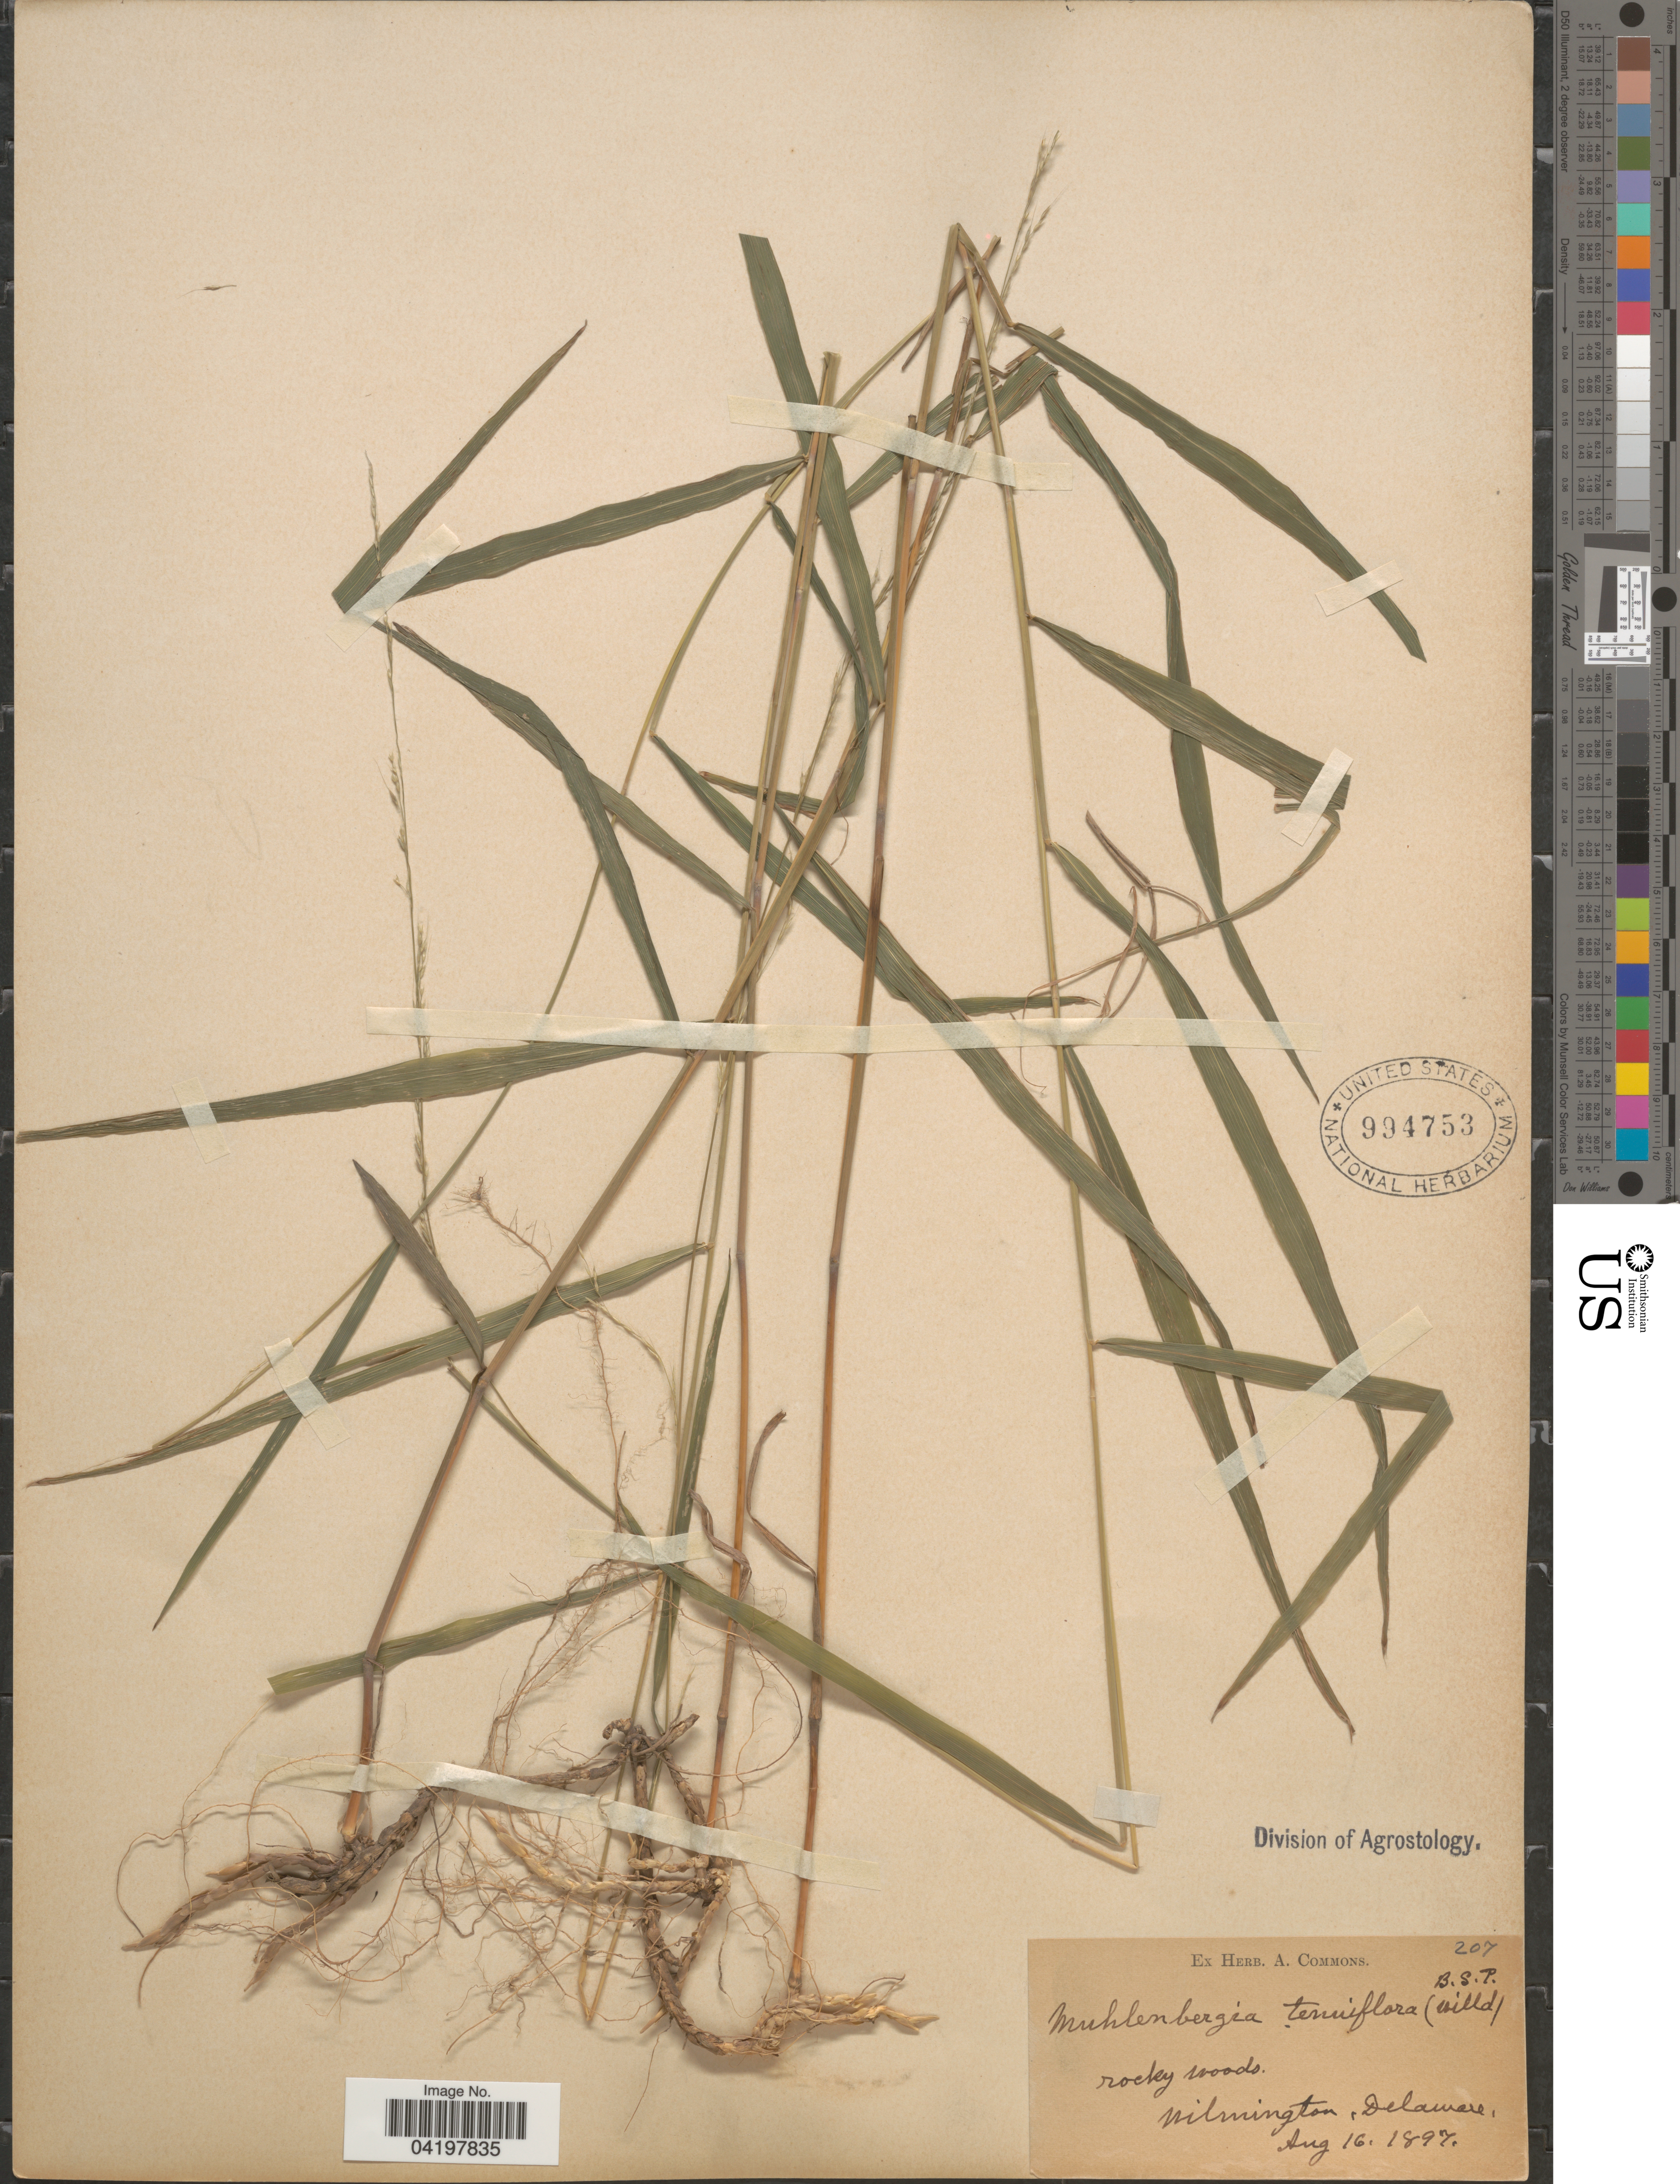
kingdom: Plantae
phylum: Tracheophyta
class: Liliopsida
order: Poales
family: Poaceae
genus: Muhlenbergia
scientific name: Muhlenbergia tenuiflora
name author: (Willd.) Britton, Stearns & Poggenb.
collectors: ex herb. A. Commons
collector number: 207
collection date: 1897-08-16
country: United States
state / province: Delaware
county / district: New Castle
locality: Wilmington.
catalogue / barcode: US 994753